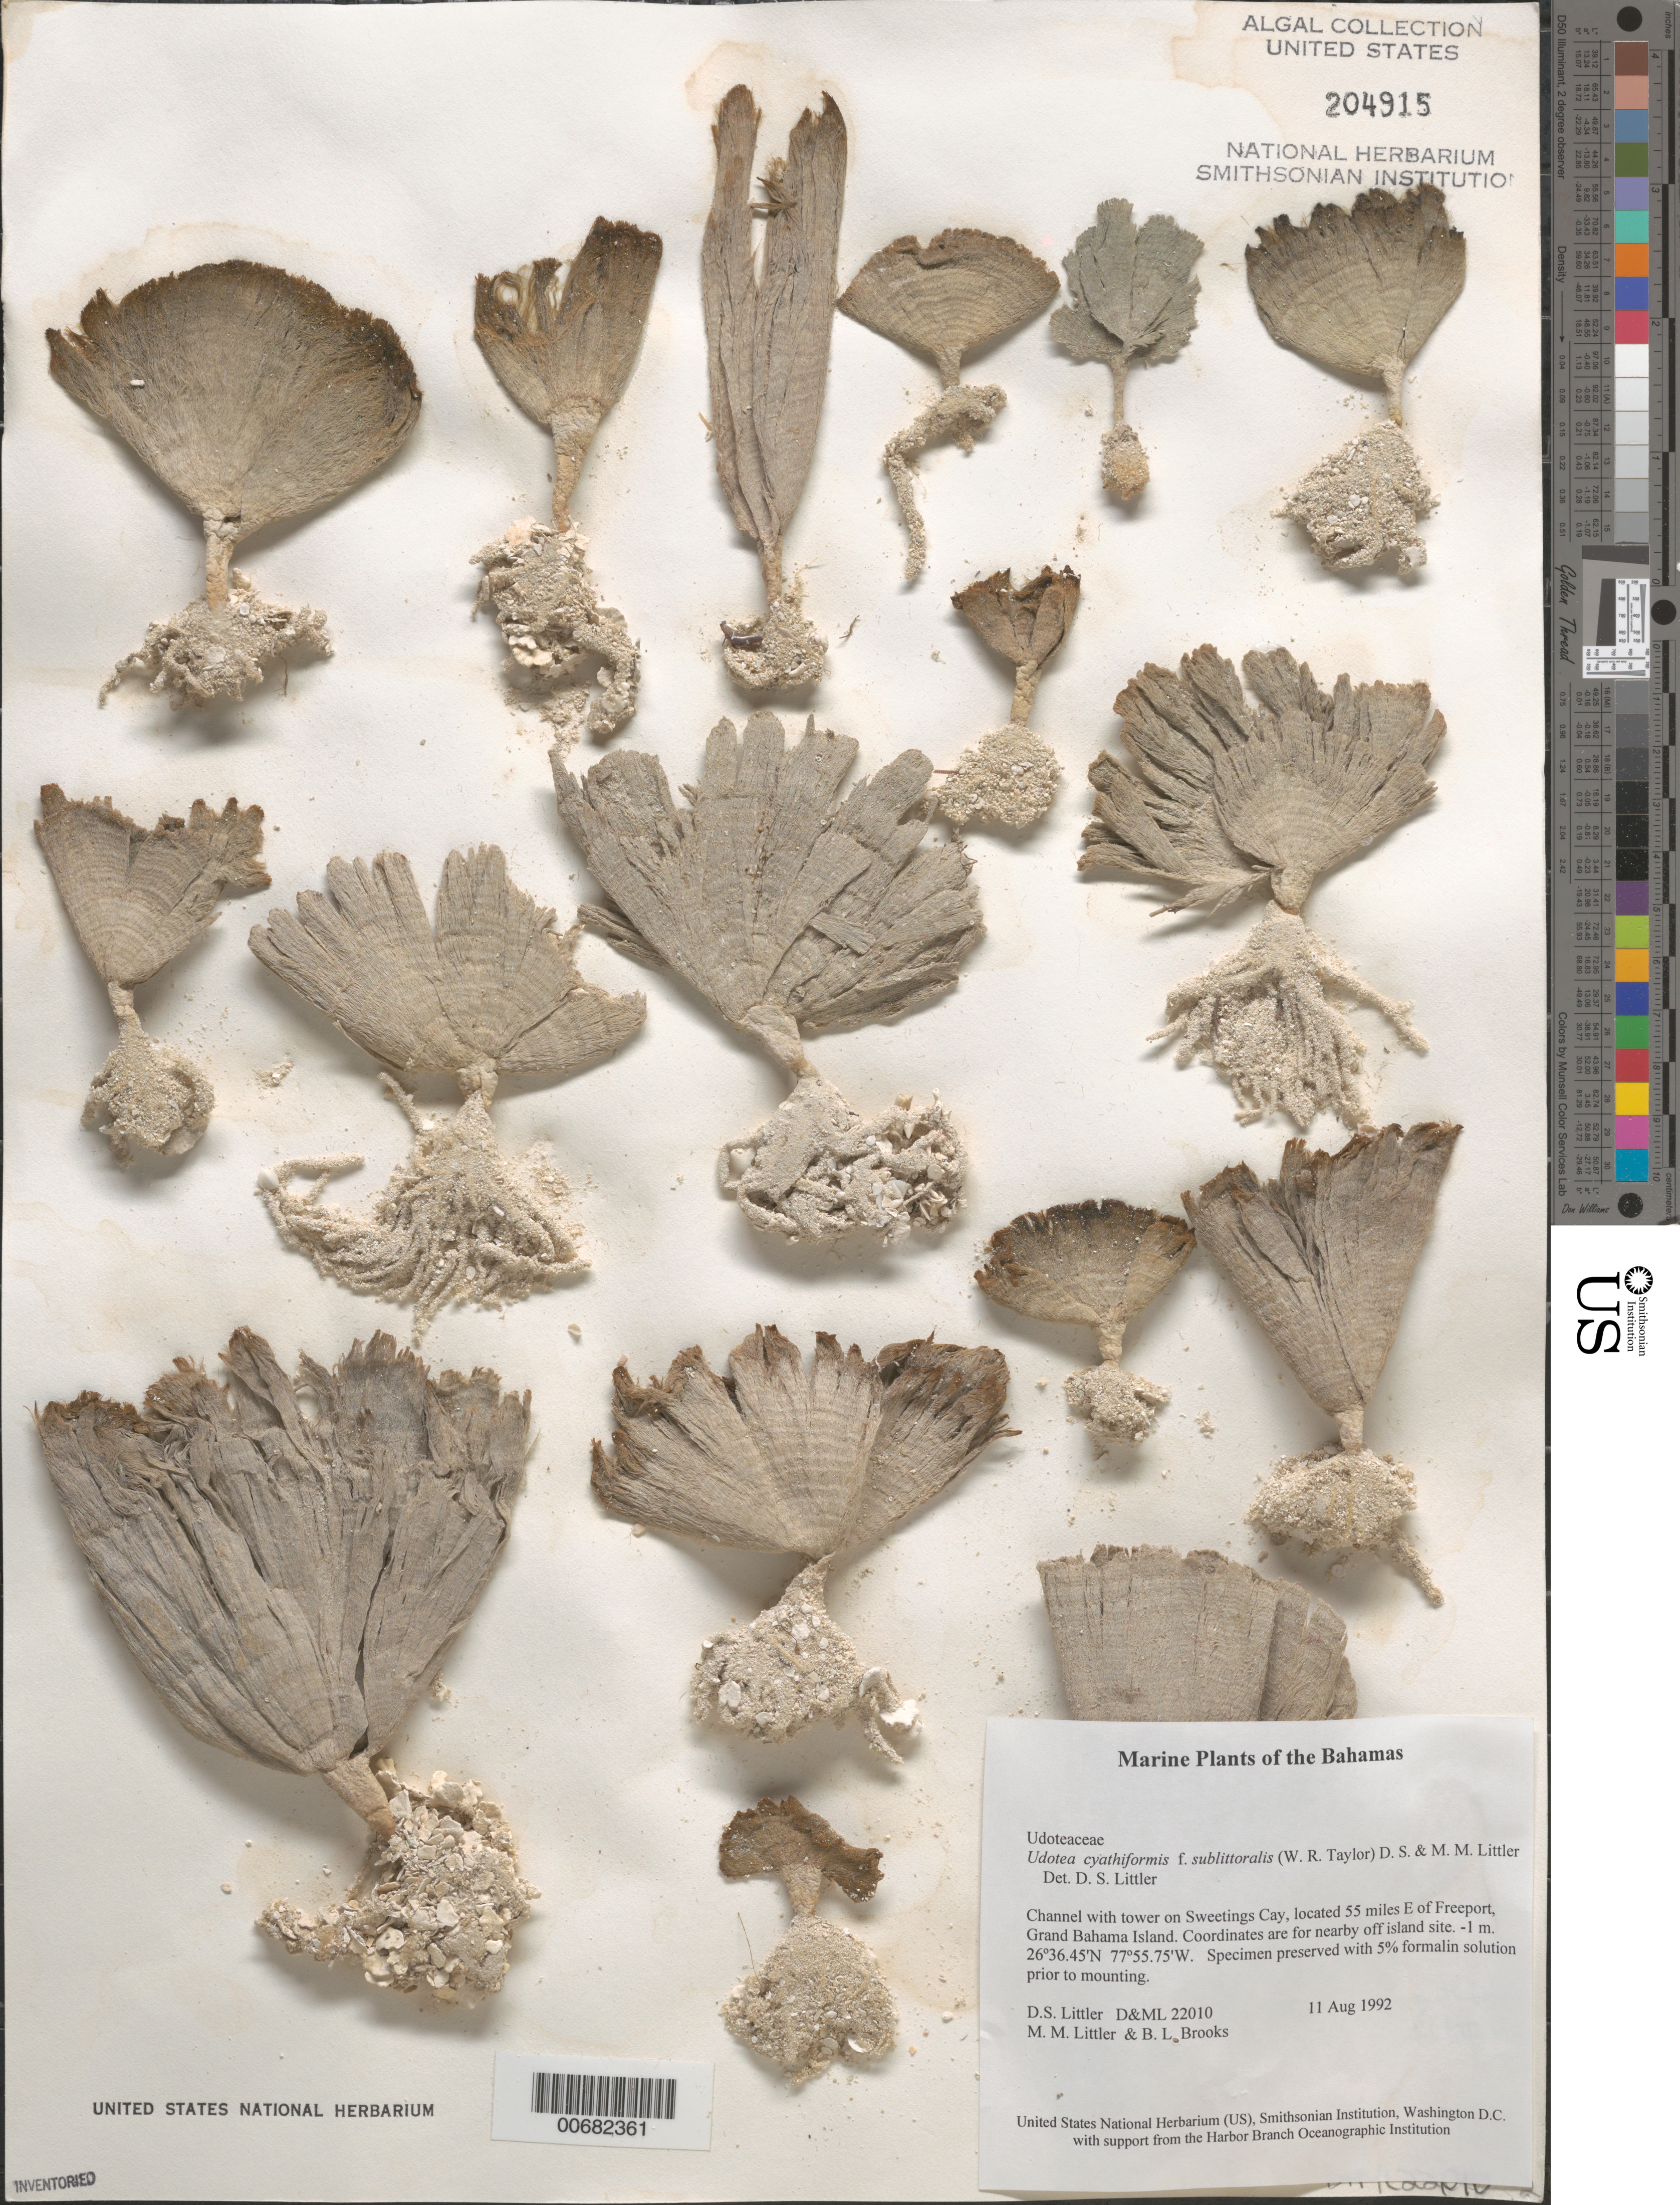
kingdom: Plantae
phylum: Chlorophyta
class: Ulvophyceae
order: Bryopsidales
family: Udoteaceae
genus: Udotea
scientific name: Udotea cyathiformis f. sublittoralis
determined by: Littler, D. S.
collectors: D. S. Littler, M. M. Littler & B. Brooks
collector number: D&ML 22010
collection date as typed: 11 Aug 1992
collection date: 1992-08-11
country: Bahamas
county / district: Grand Bahama District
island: Sweetings Cay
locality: Off Sweetings Cay, 55 miles east of Freeport, Grand Bahama Island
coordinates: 26 36.45' N, 77 55.75' W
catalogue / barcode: US 204915